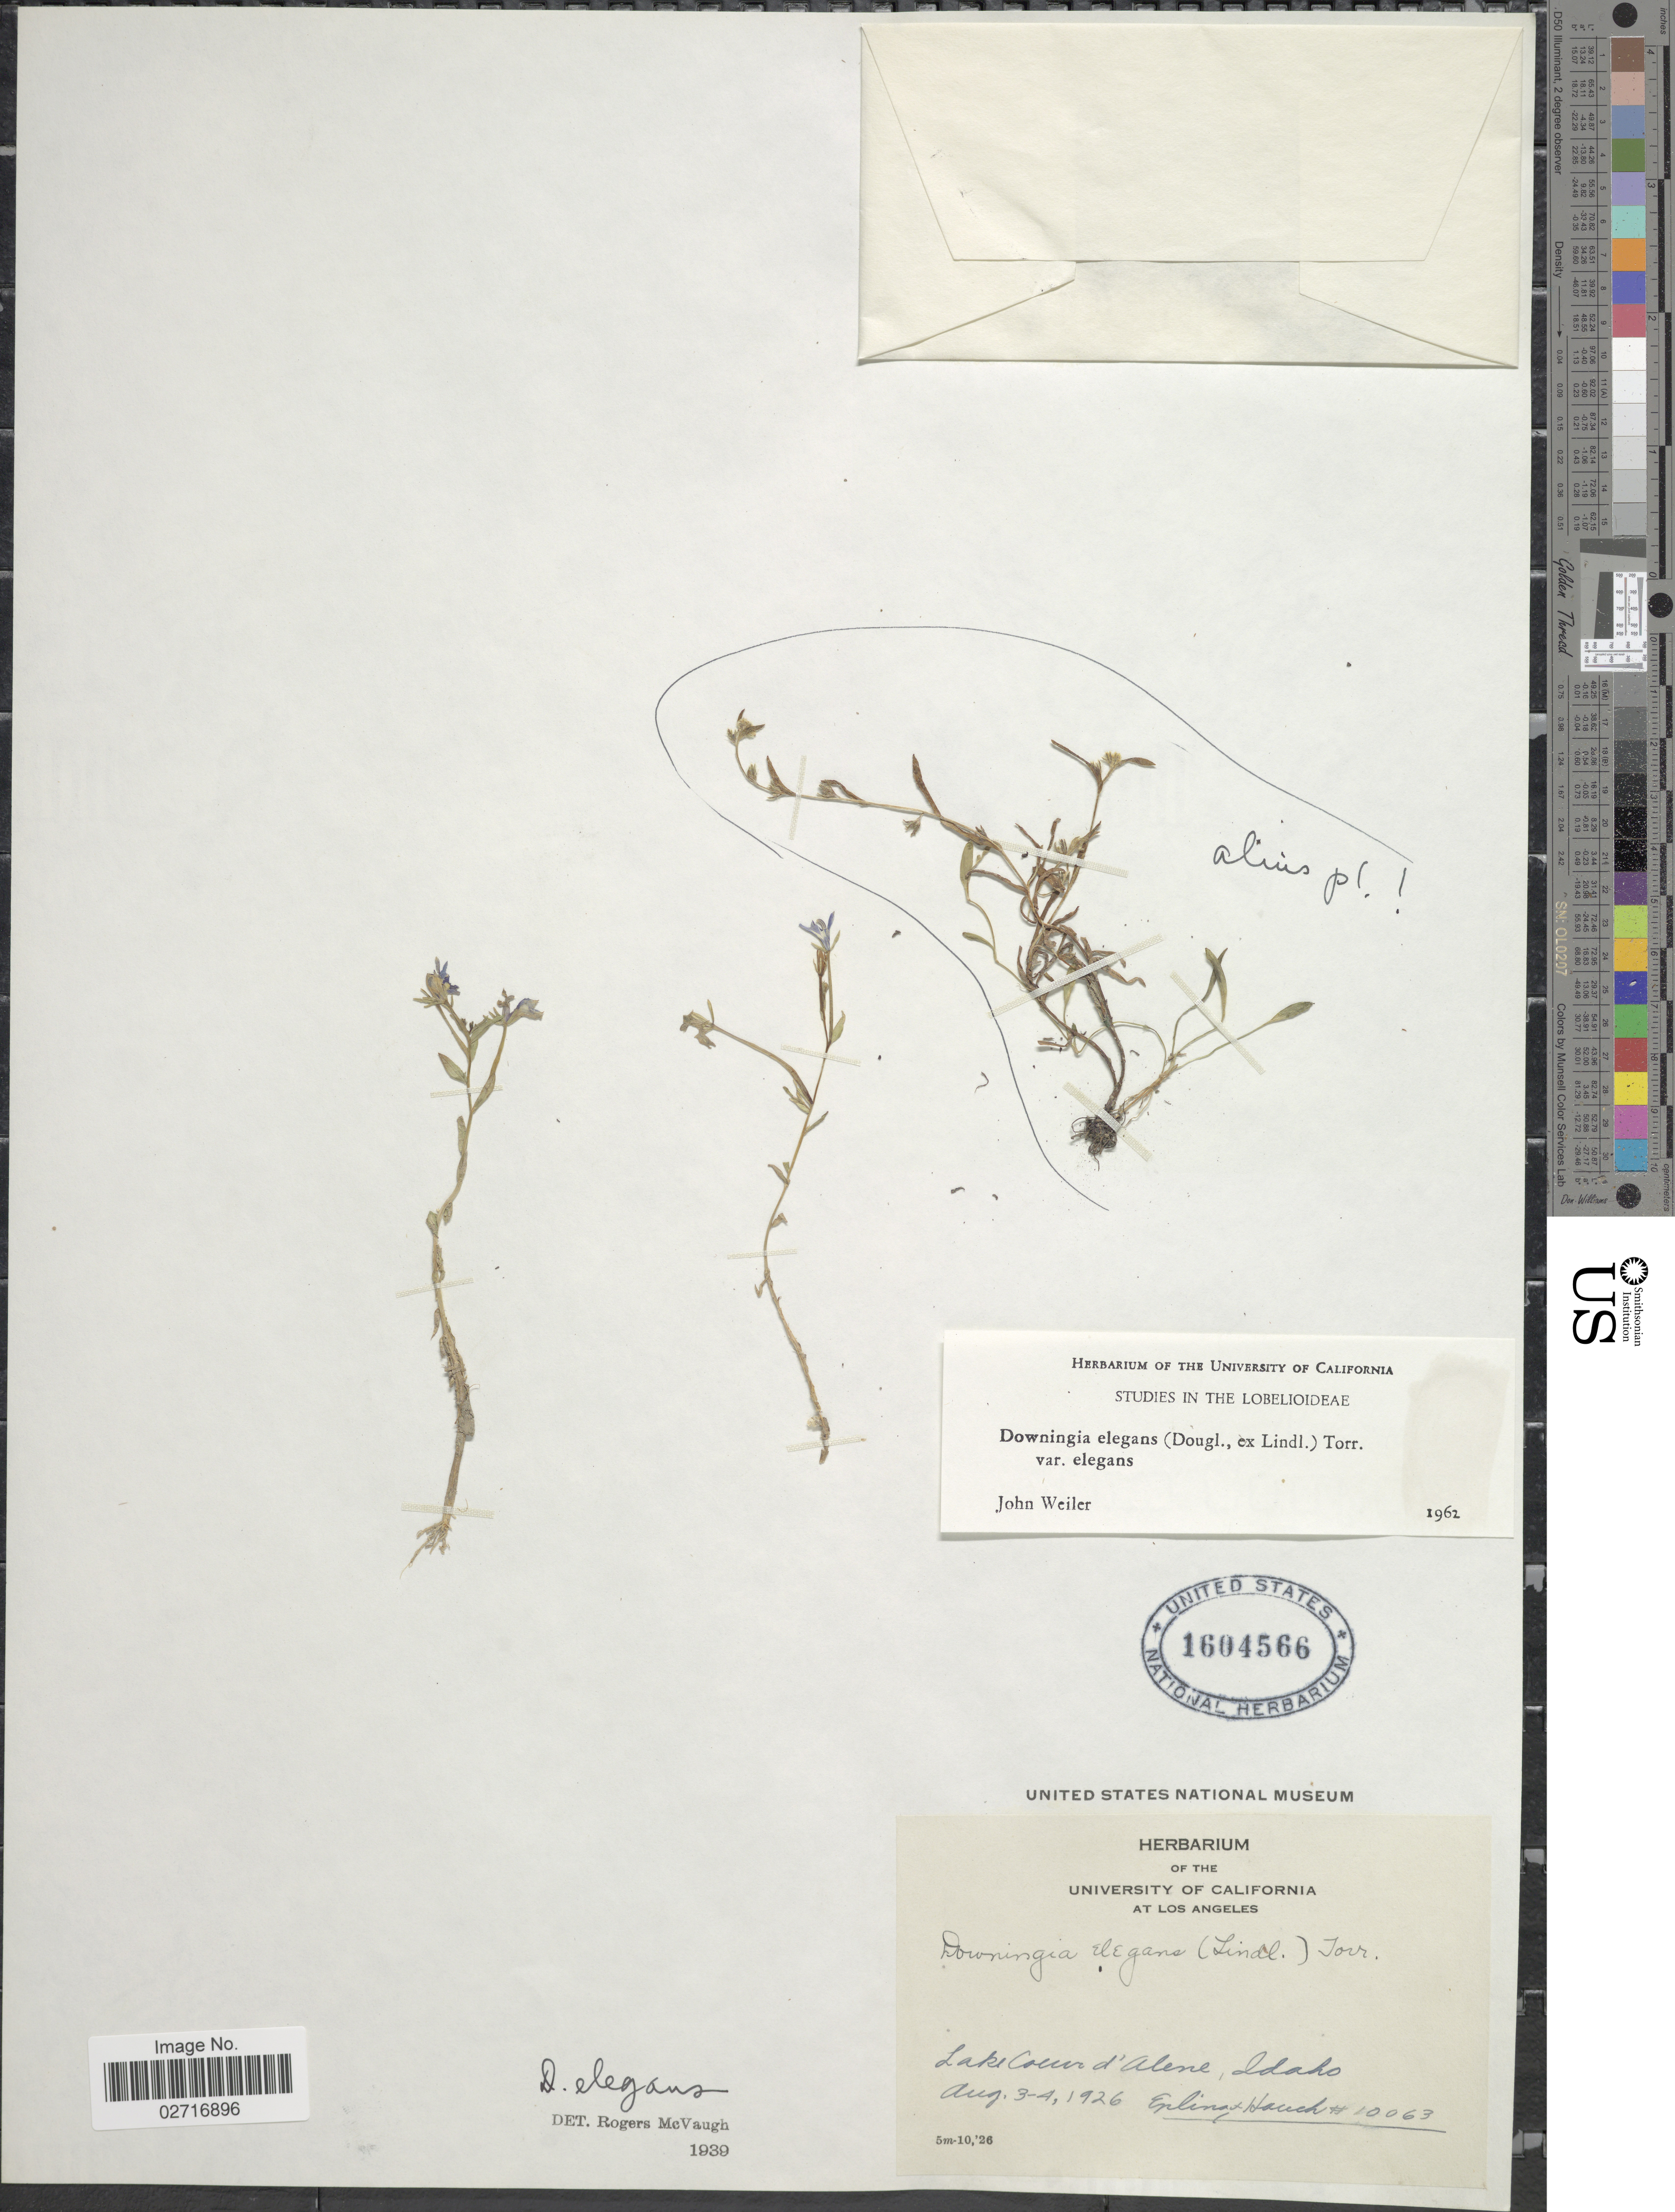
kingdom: Plantae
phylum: Tracheophyta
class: Magnoliopsida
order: Asterales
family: Campanulaceae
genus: Downingia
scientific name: Downingia elegans var. elegans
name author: (Douglas ex Lindl.) Torr. ex A. Gray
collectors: -- Epling & -. Hauch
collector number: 10063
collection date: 1926-08-03/1926-08-04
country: United States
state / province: Idaho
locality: Lake Coeur d'Alene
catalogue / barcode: US 1604566